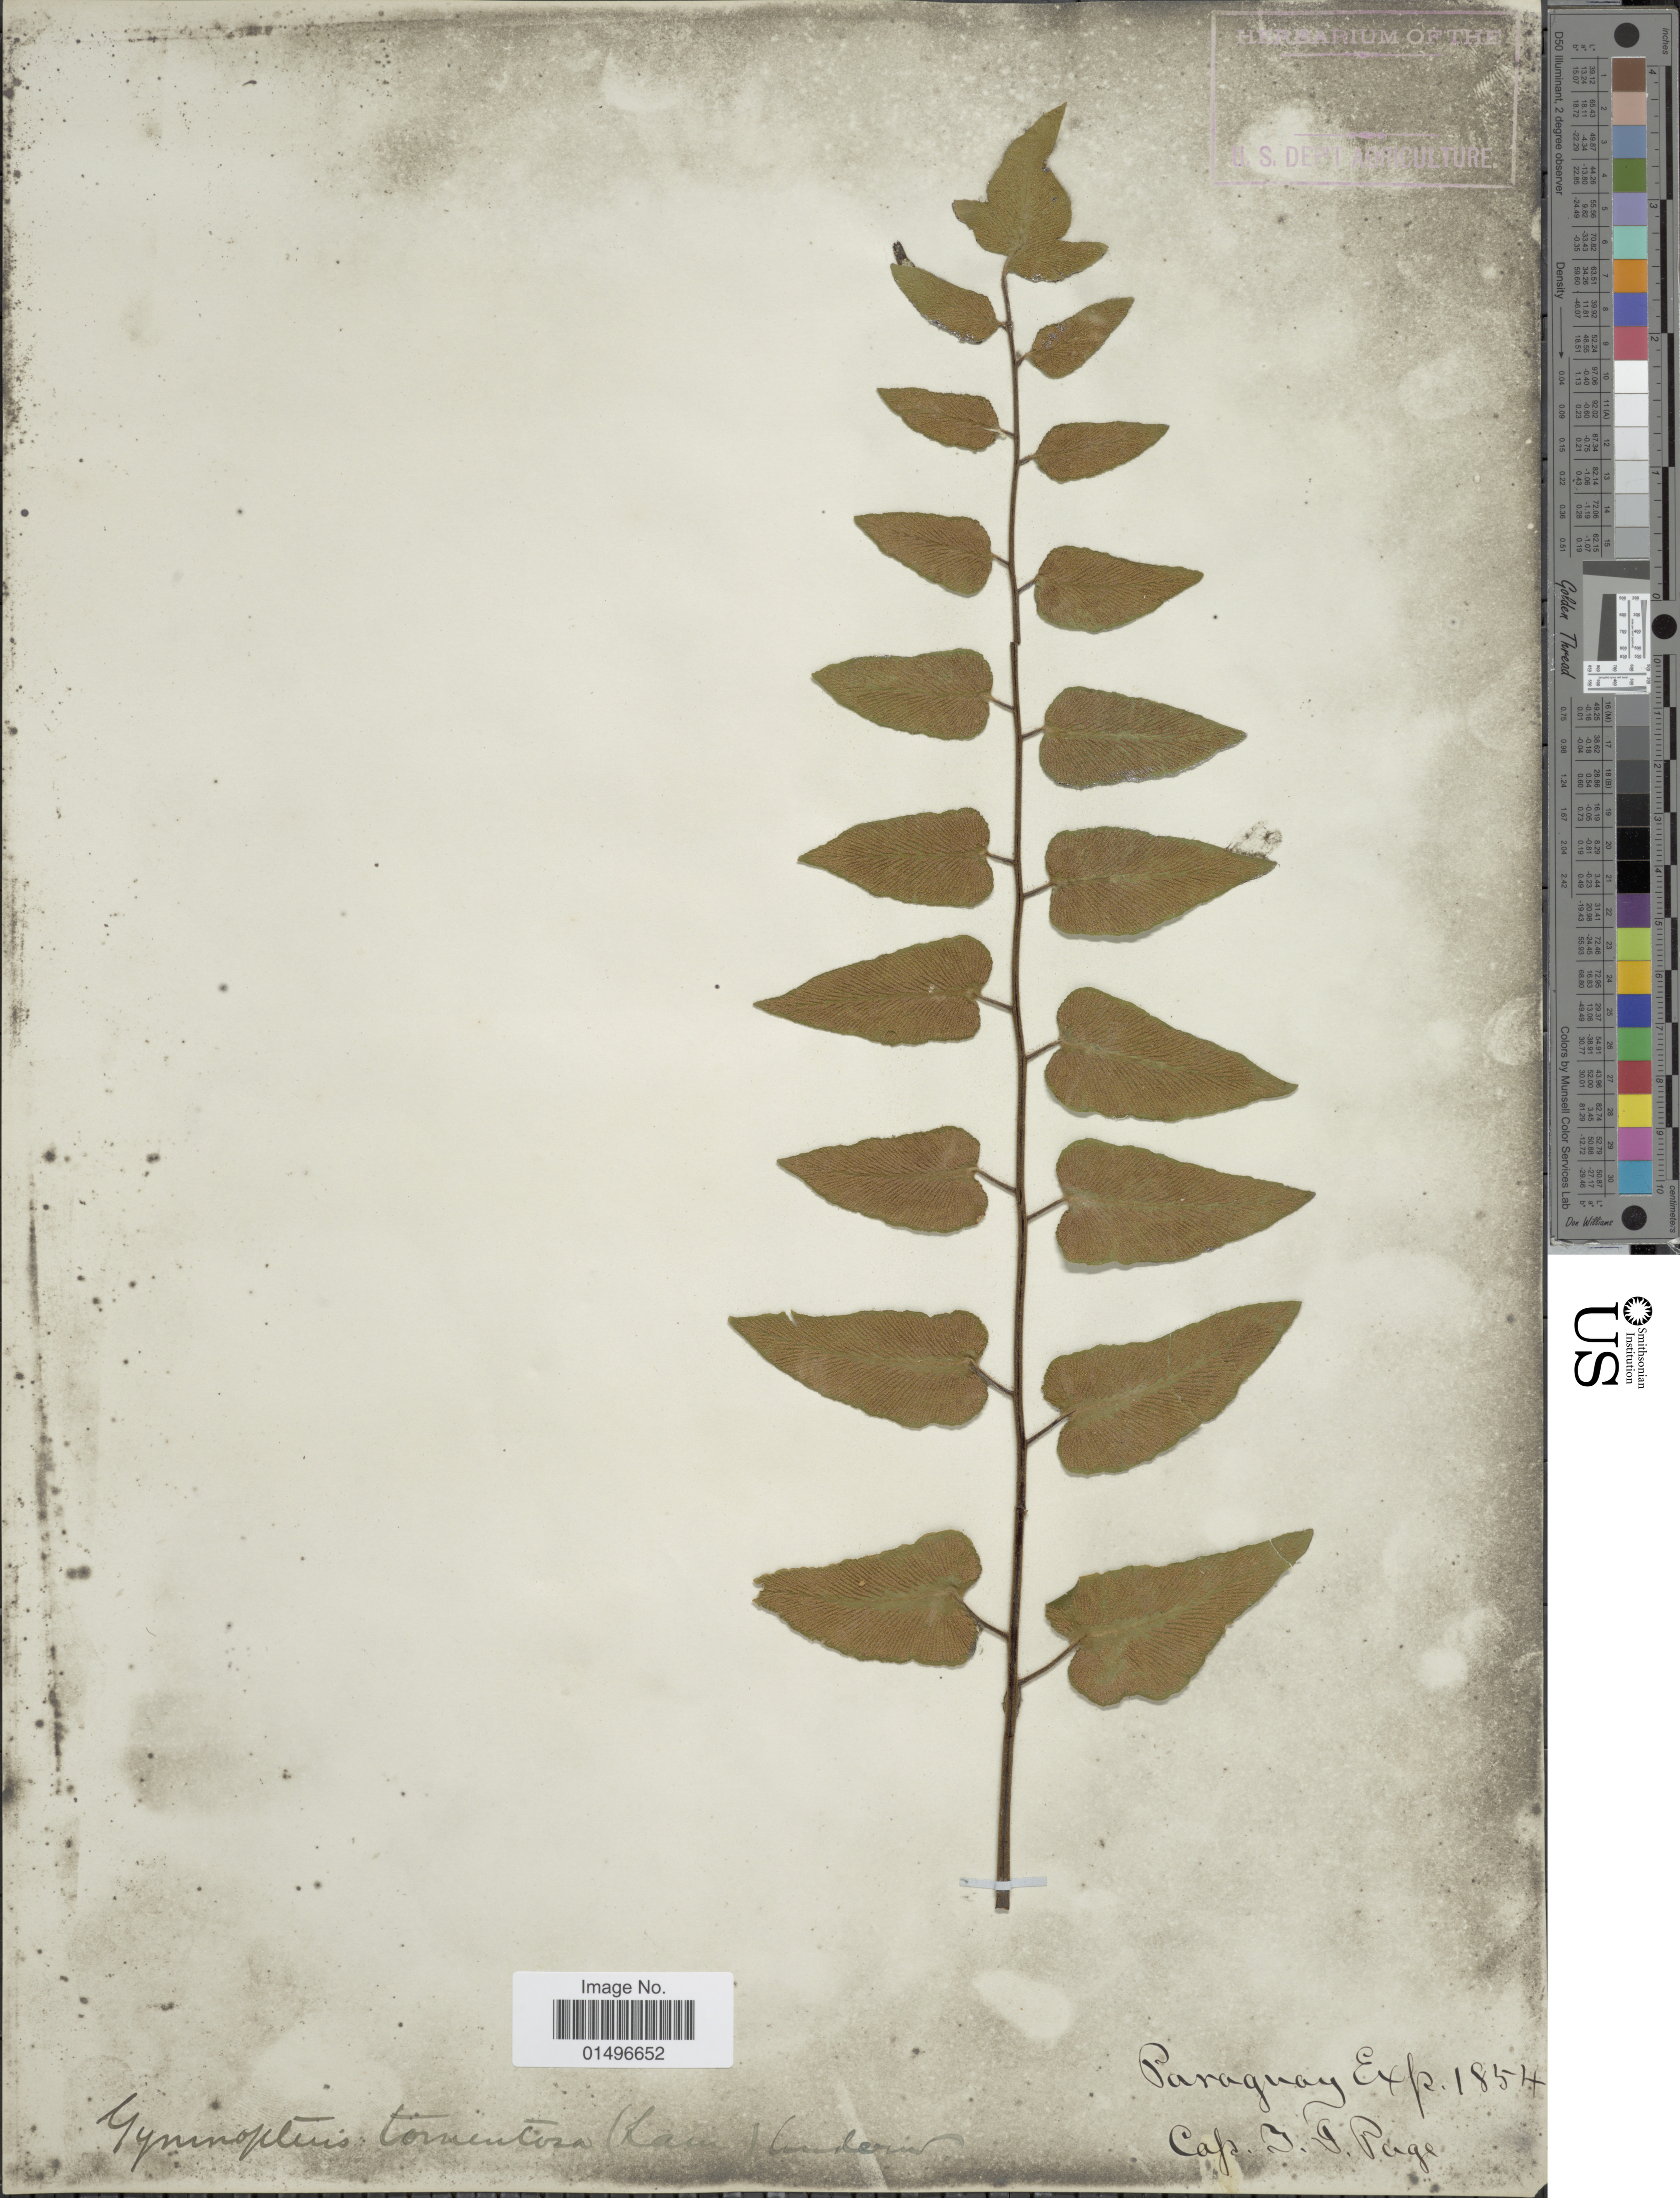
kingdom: Plantae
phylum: Tracheophyta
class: Polypodiopsida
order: Polypodiales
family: Pteridaceae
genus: Hemionitis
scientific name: Hemionitis tomentosa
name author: (Lam.) Raddi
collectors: T. J. Page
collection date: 1854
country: Paraguay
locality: Paraguay.